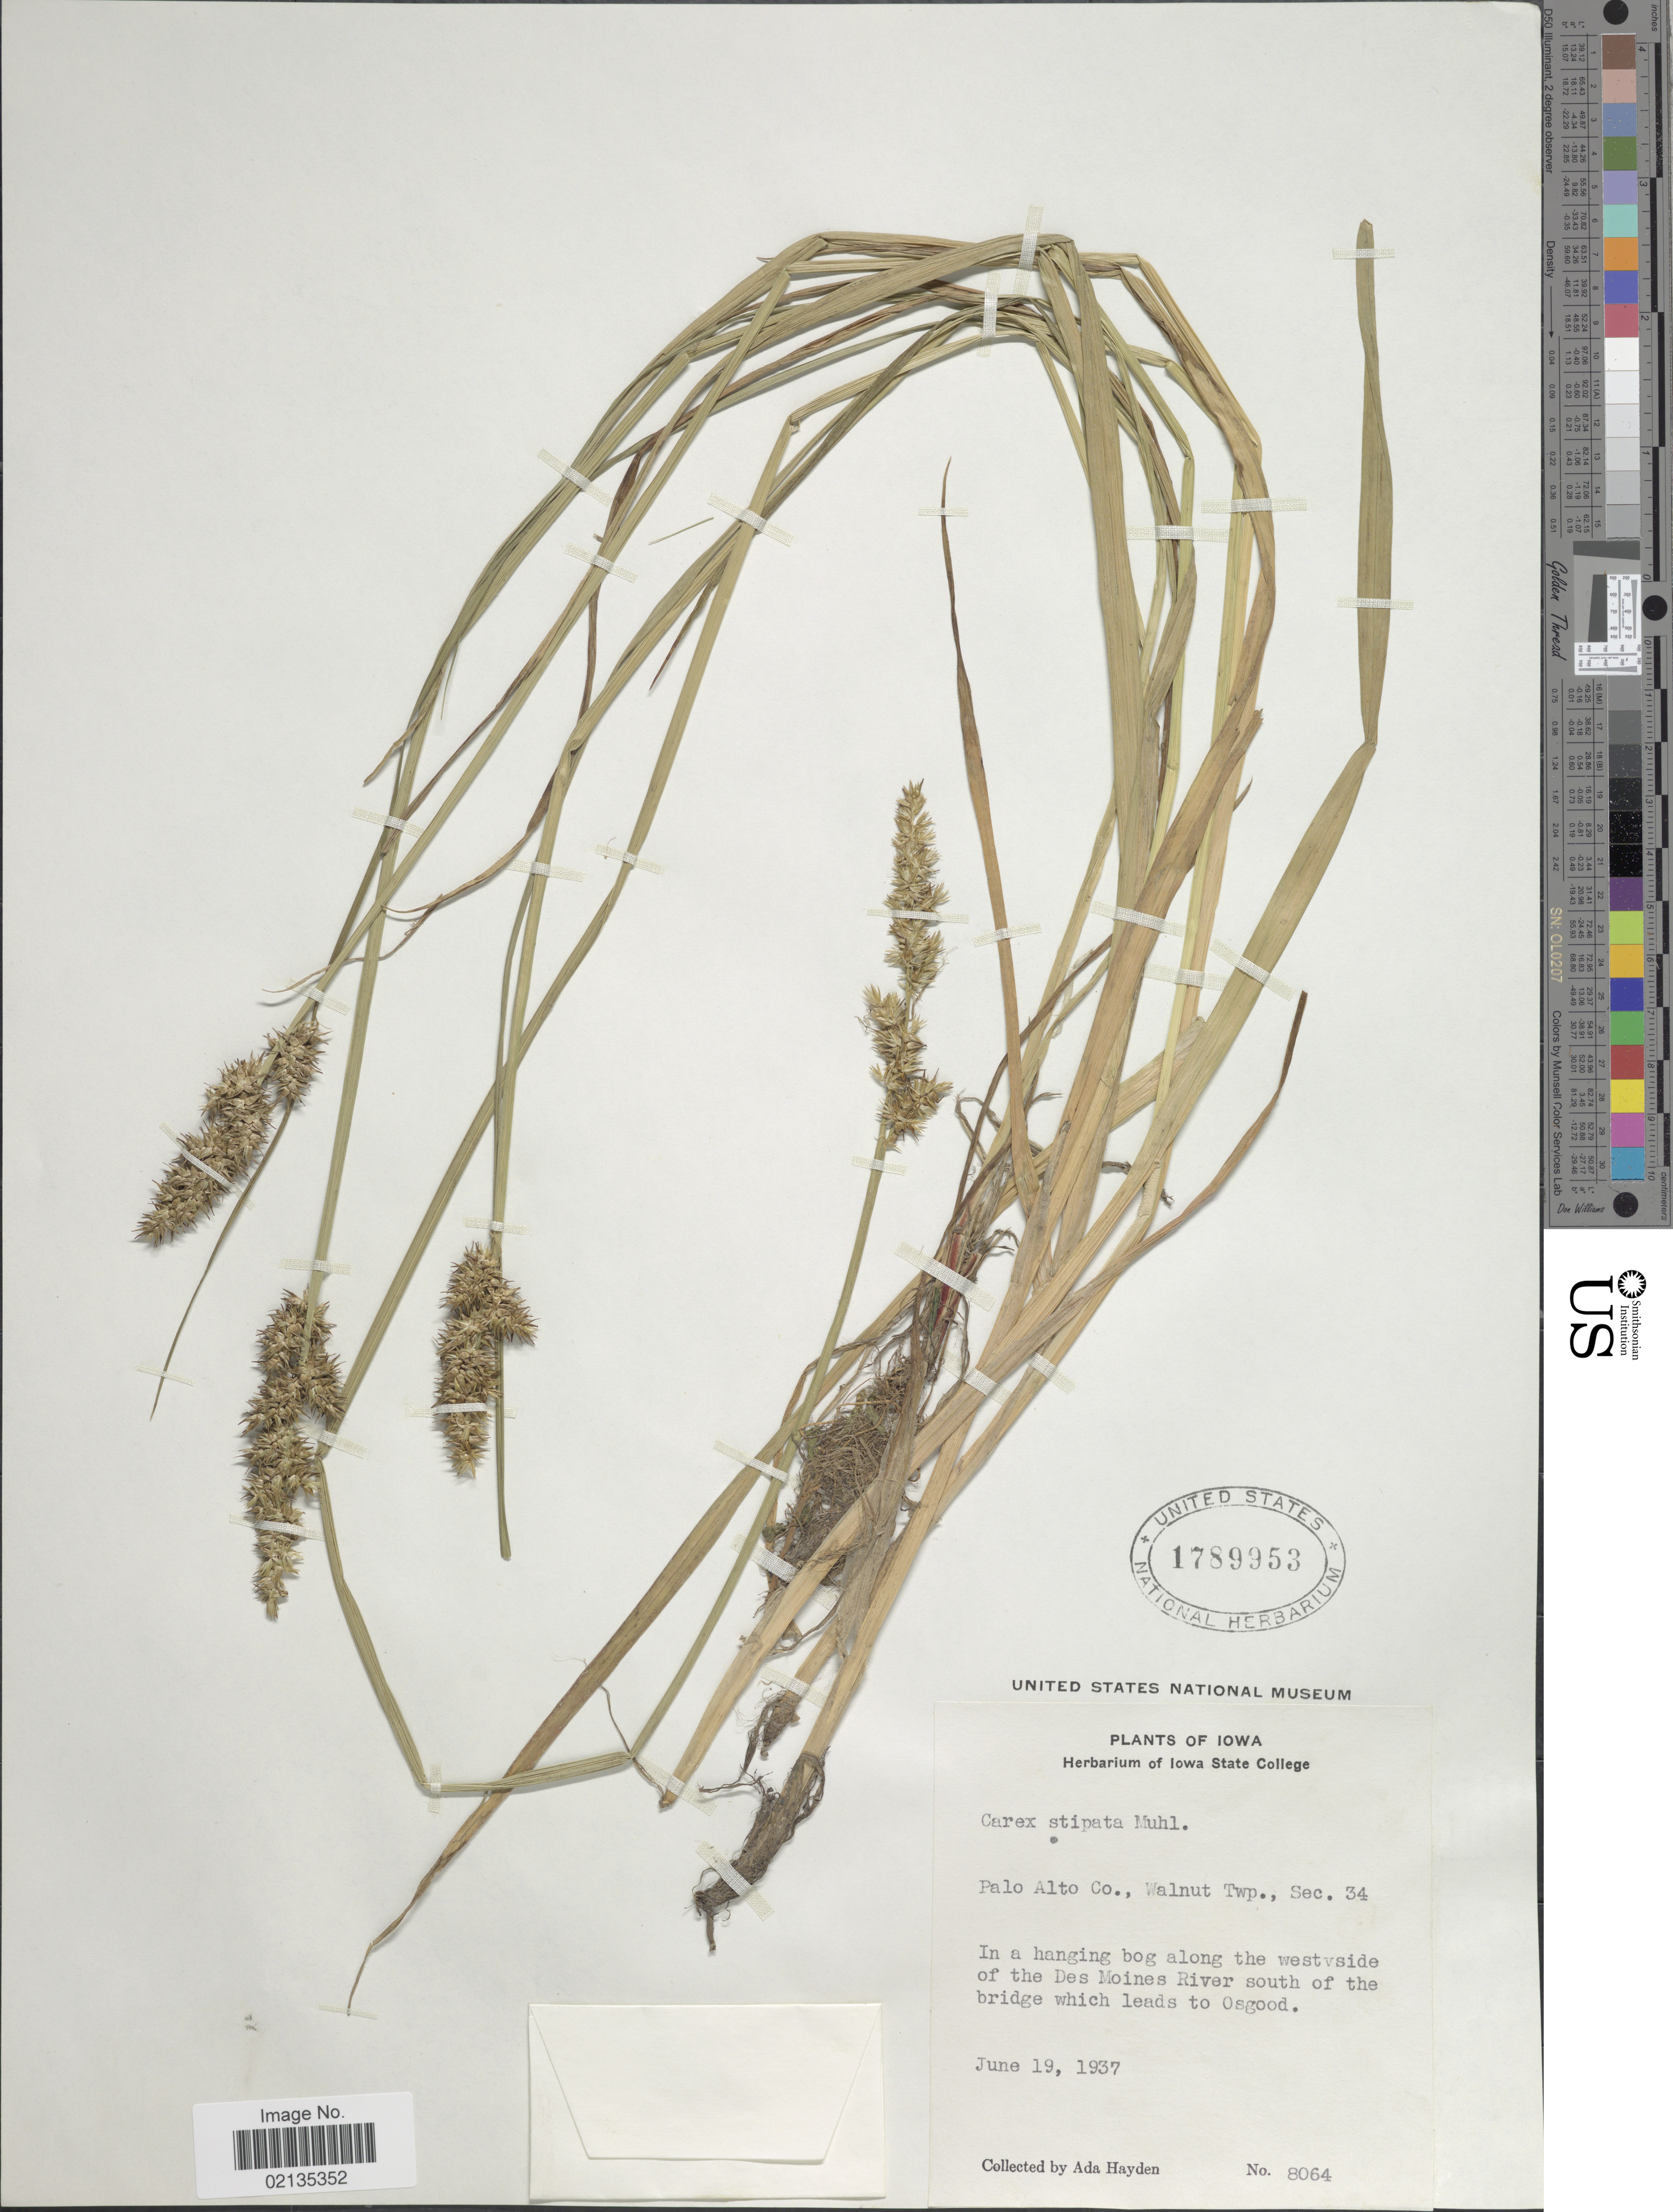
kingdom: Plantae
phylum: Tracheophyta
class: Liliopsida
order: Poales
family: Cyperaceae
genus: Carex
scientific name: Carex stipata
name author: Muhl. ex Willd.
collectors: Ada Hayden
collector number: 8064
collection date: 1937-06-19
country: United States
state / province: Iowa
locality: Palo Alto Co., Walnut Twp., Sec. 34, in a haning bog along the westside of the Des Moines River south of the bridge which leads to Osgood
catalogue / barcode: US 1789953